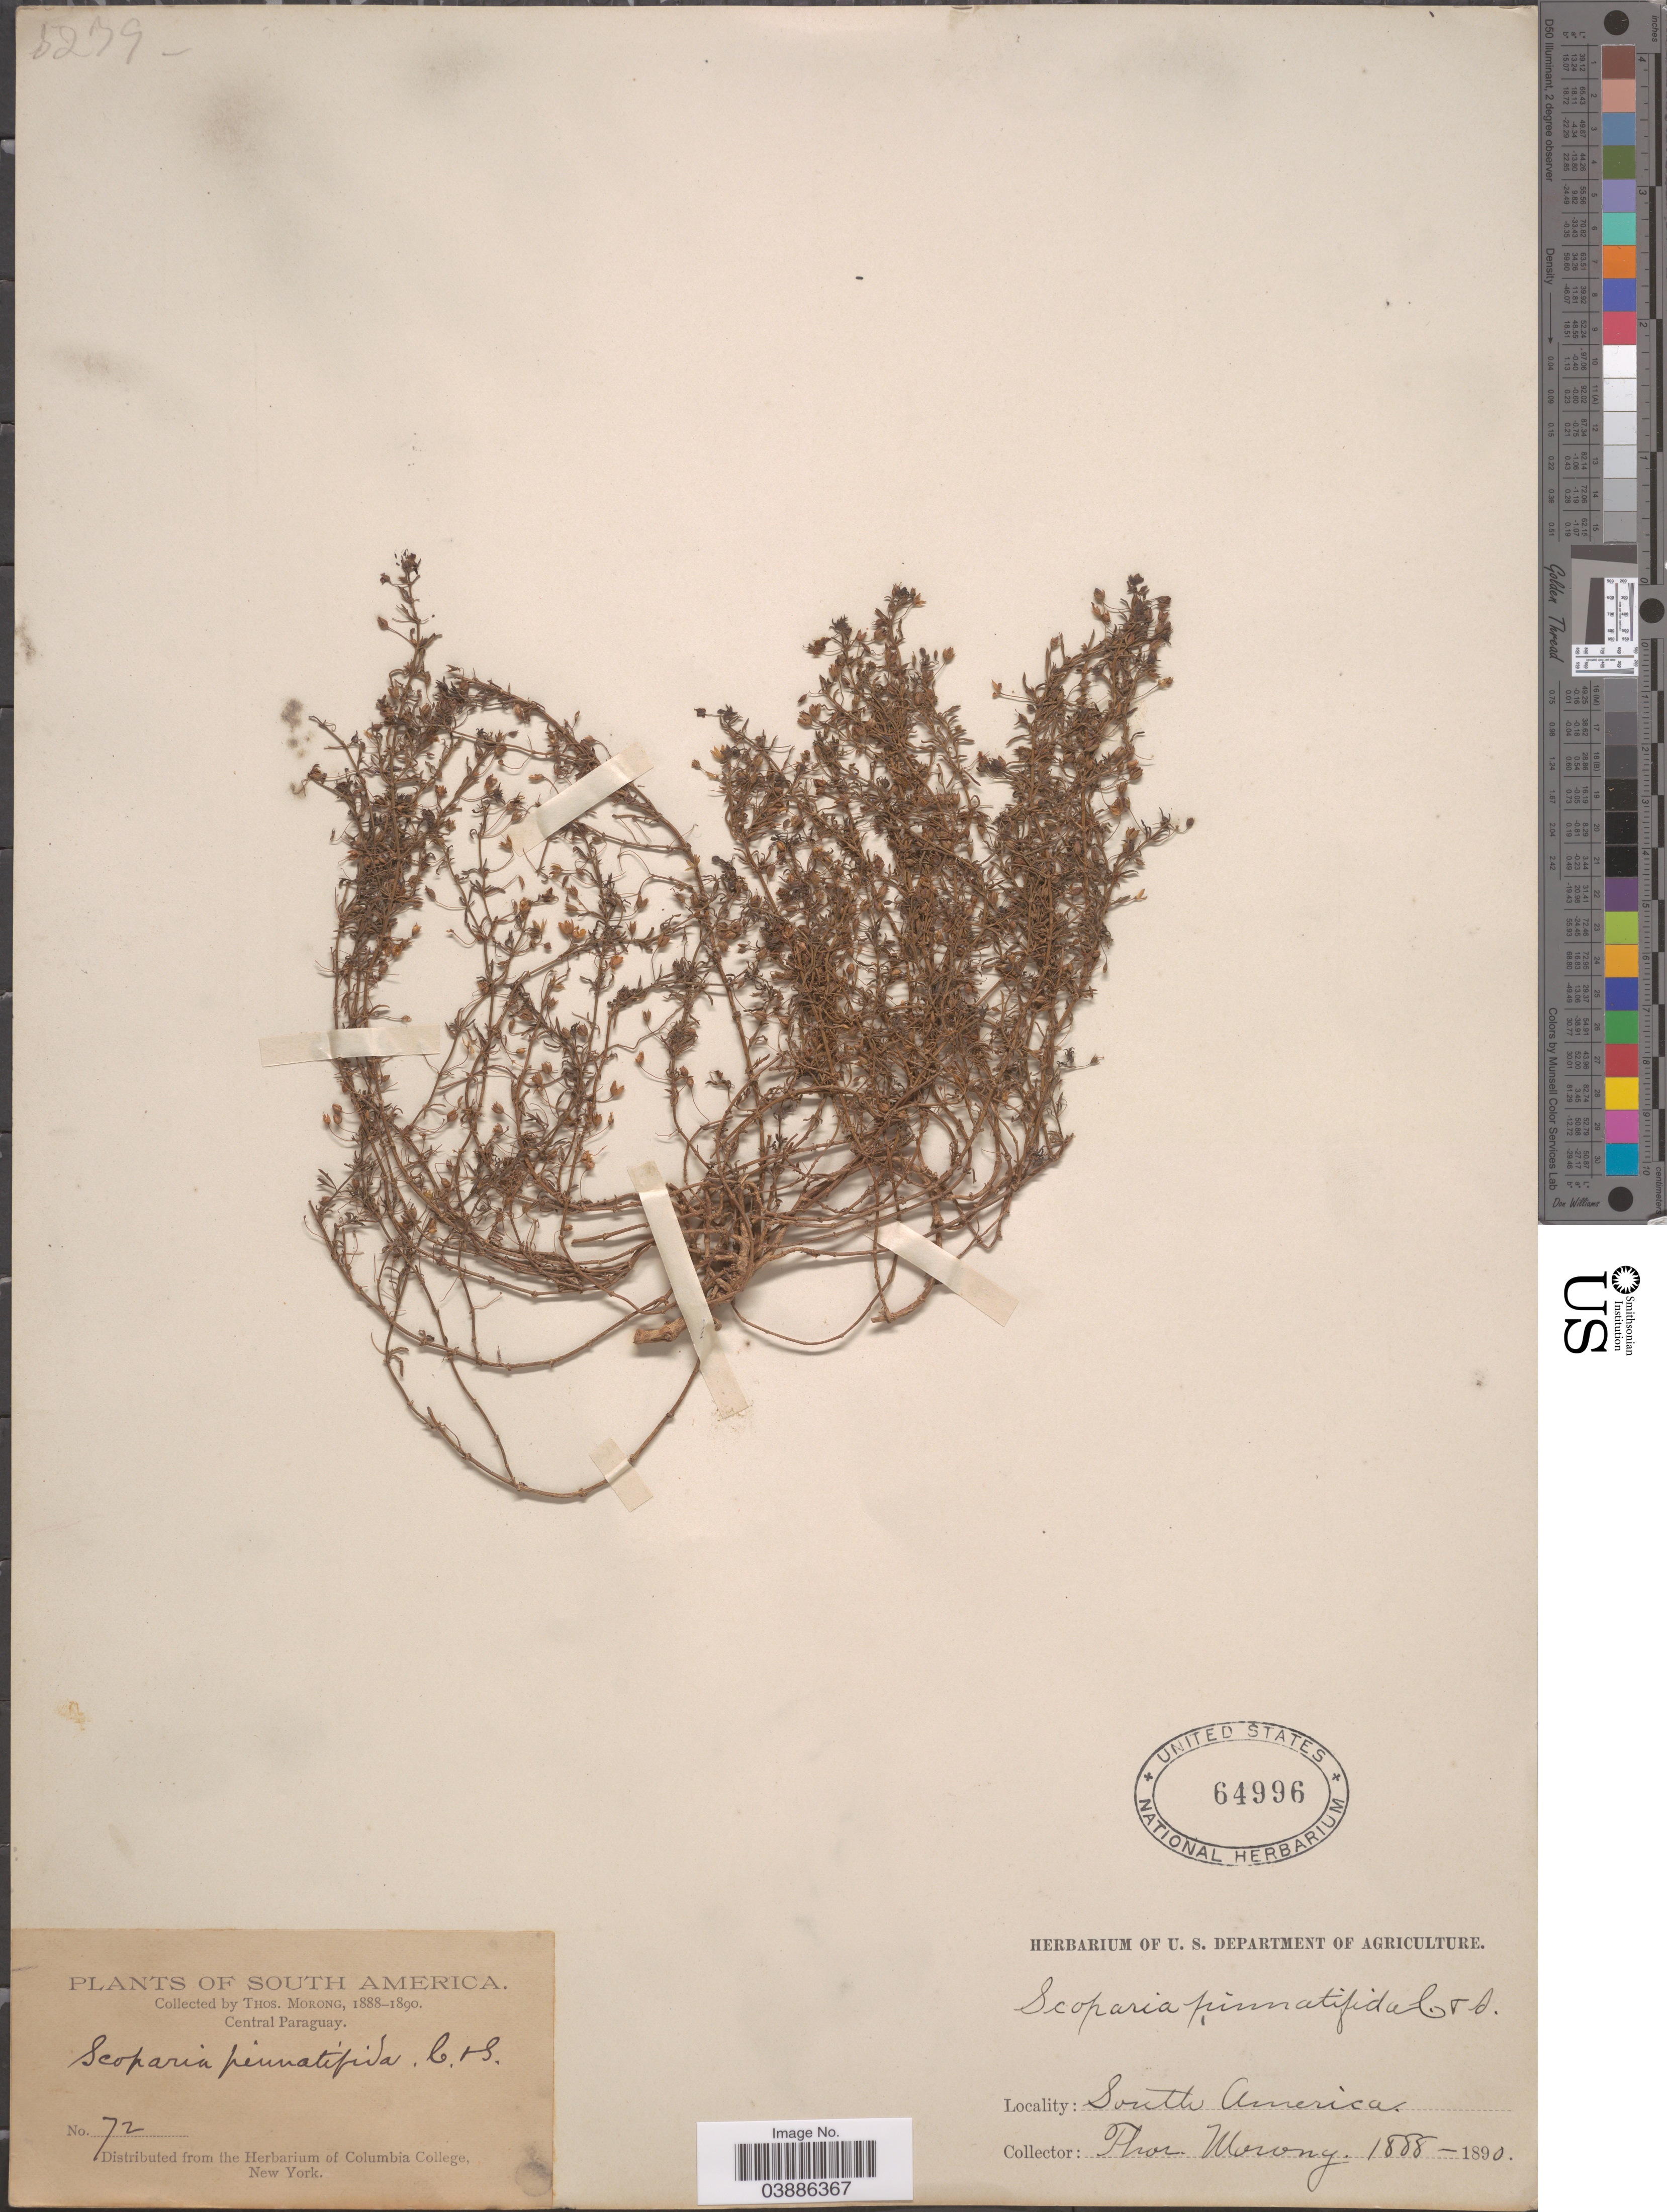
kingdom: Plantae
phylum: Tracheophyta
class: Magnoliopsida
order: Lamiales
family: Plantaginaceae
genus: Scoparia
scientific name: Scoparia pinnatifida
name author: Cham.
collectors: ex herb. T. Morong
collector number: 72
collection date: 1888/1890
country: Paraguay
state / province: Central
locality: Central Paraguay.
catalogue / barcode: US 64996